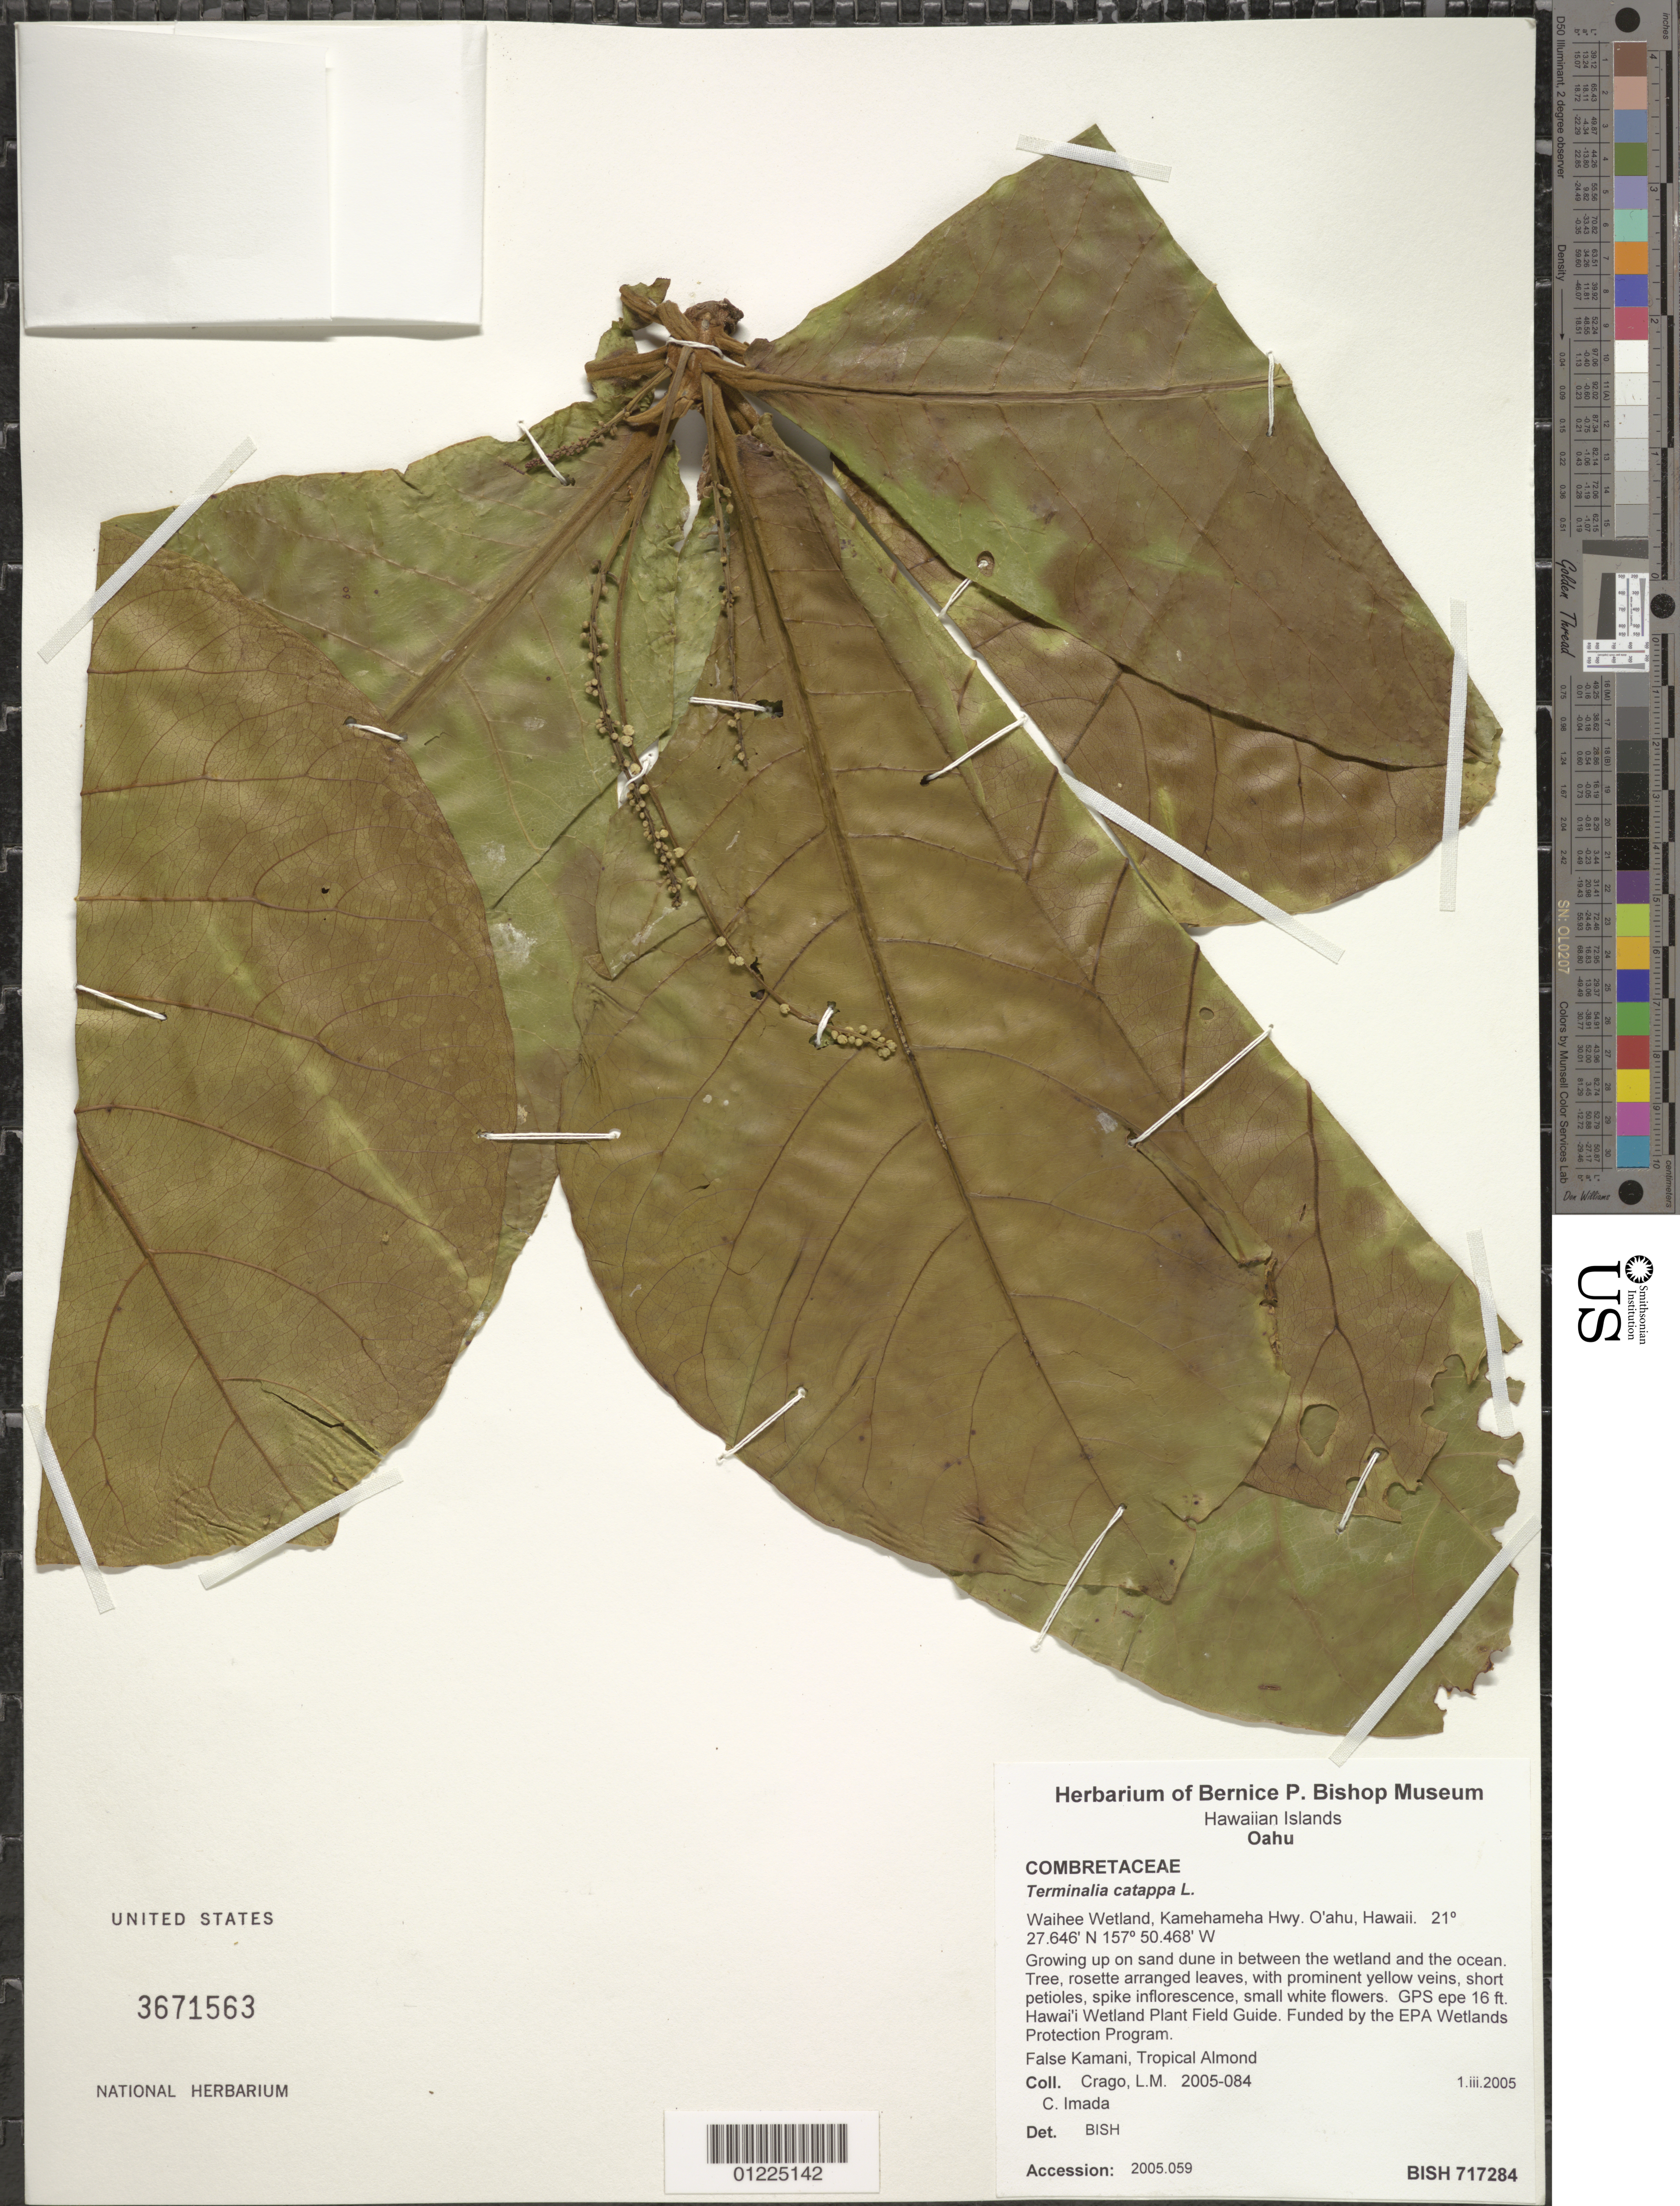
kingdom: Plantae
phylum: Tracheophyta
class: Magnoliopsida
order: Myrtales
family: Combretaceae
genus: Terminalia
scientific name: Terminalia catappa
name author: L.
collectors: L. Crago & C. Imada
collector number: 2005-084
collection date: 2005-03-01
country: United States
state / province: Hawaii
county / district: Honolulu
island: Oahu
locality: Waihee Wetland, Kamehameha Highway, North Shore.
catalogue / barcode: US 3671563